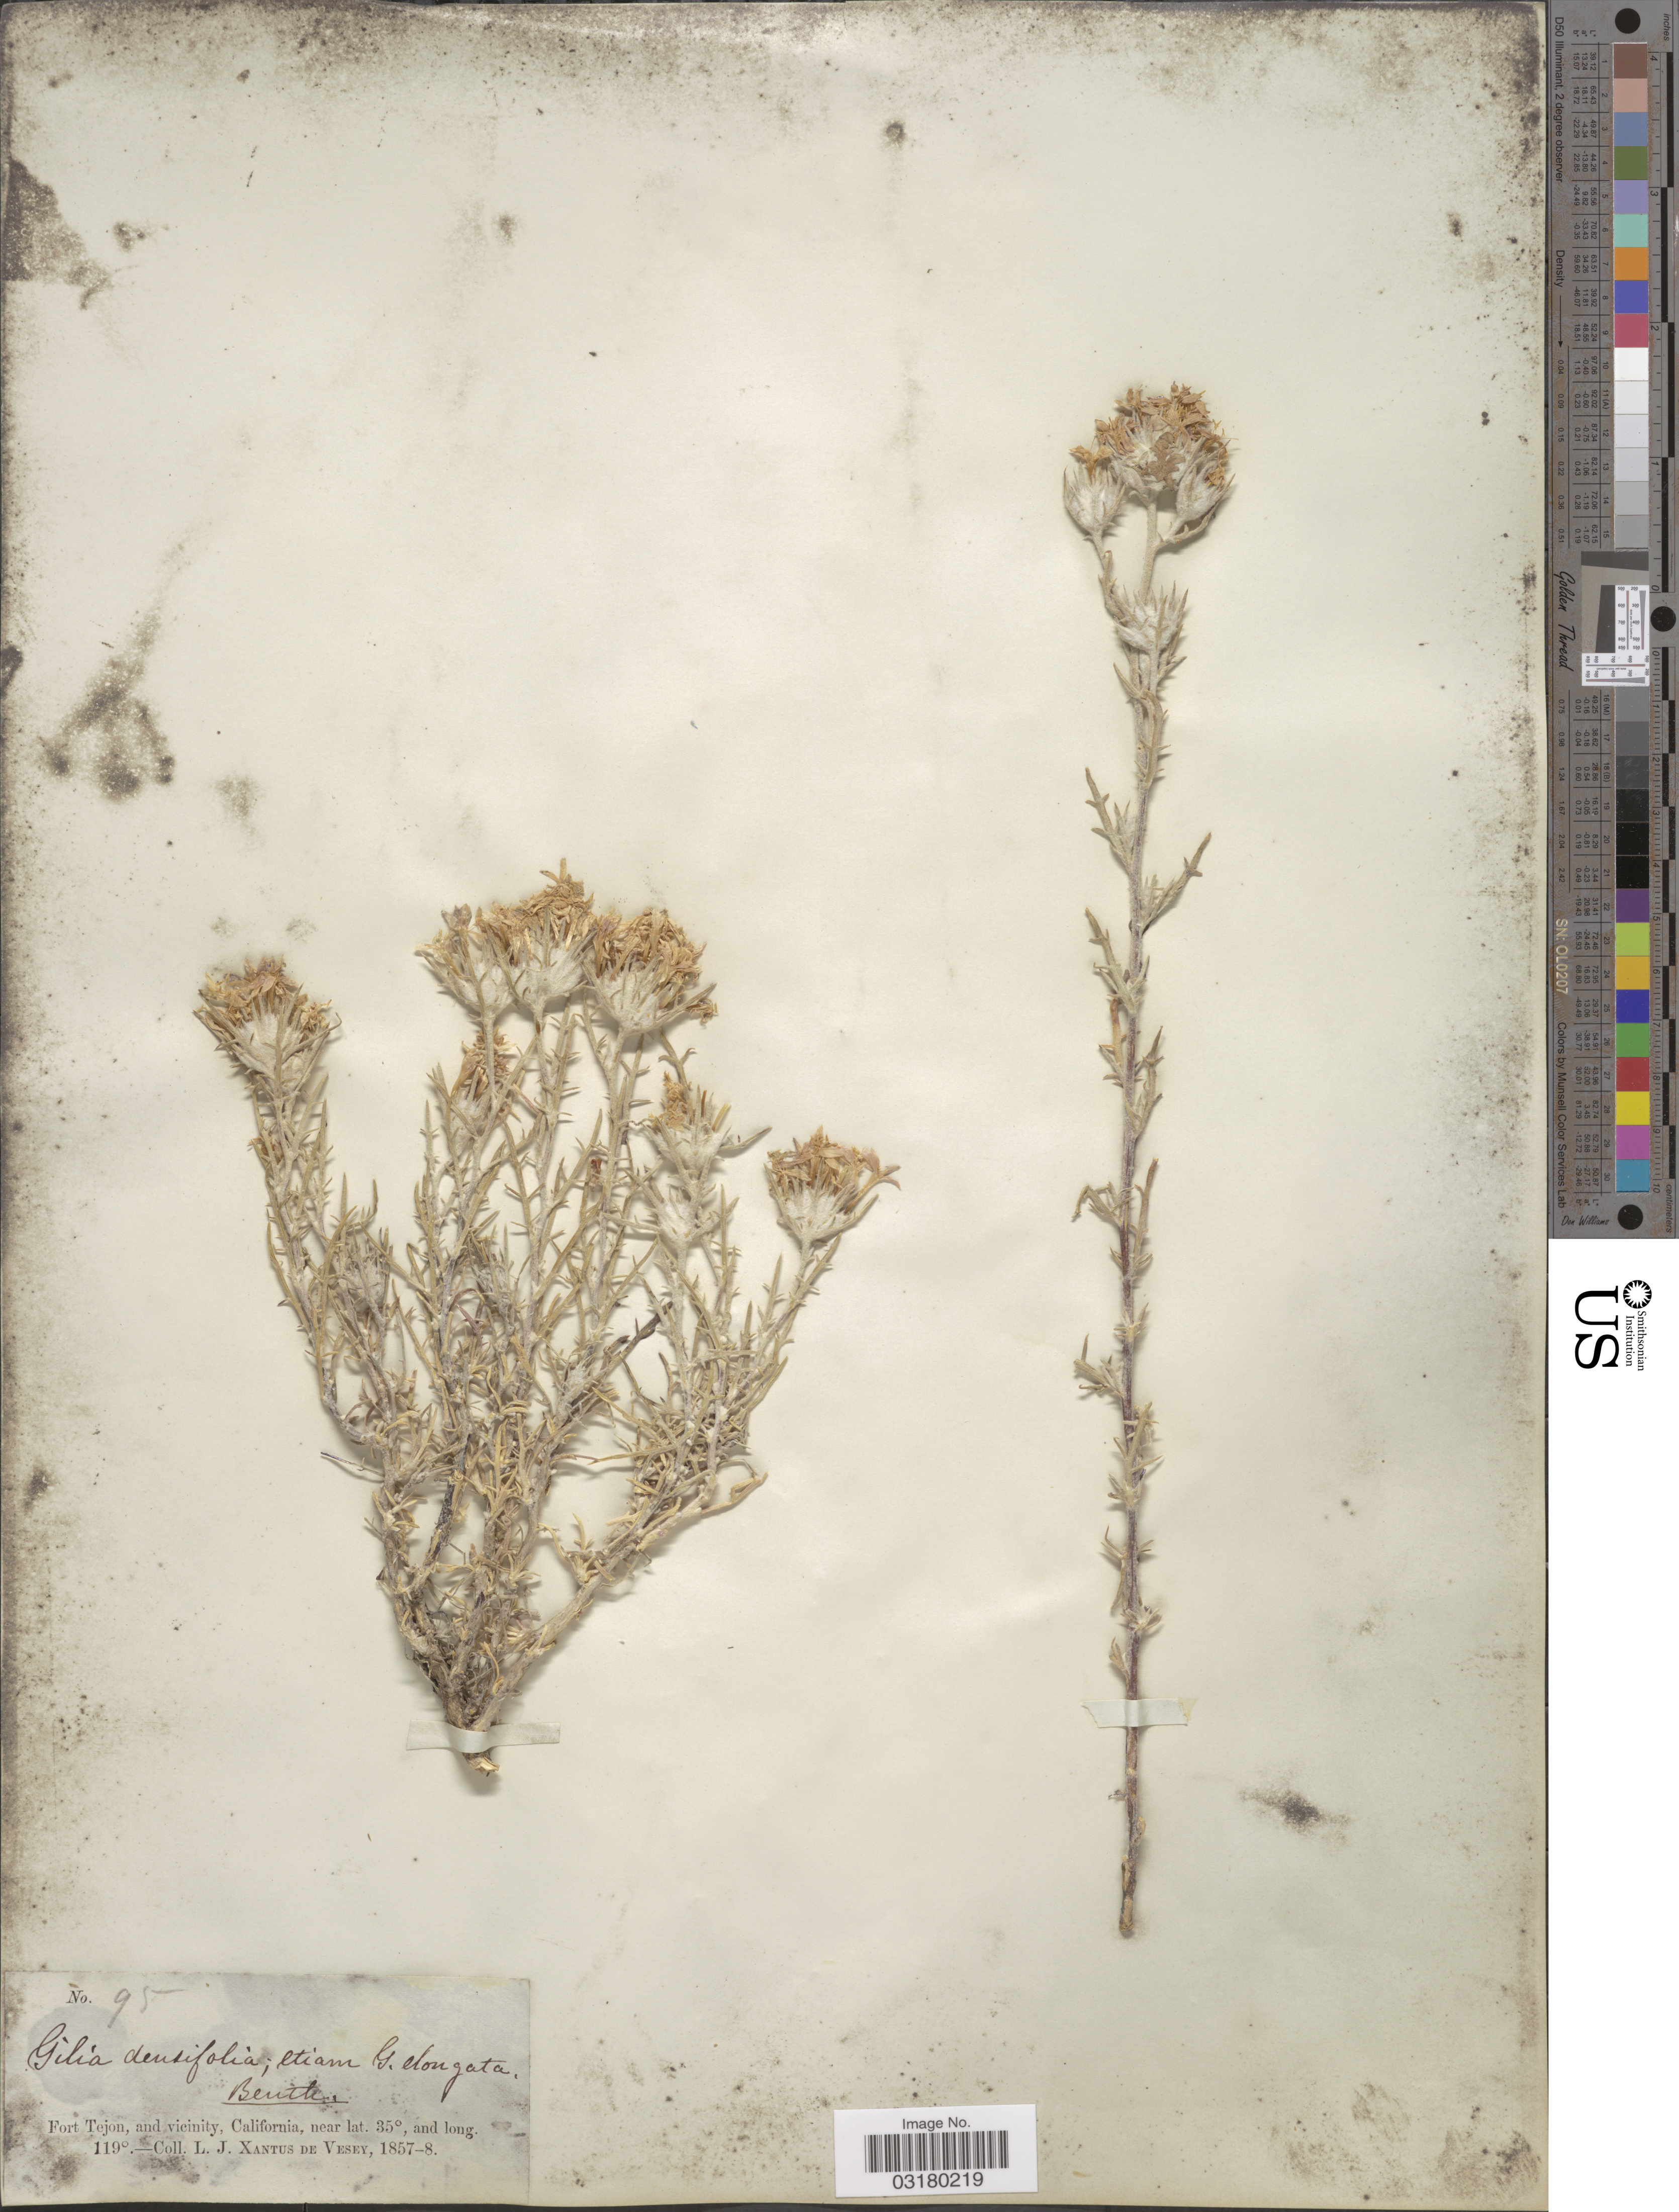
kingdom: Plantae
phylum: Tracheophyta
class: Magnoliopsida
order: Ericales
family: Polemoniaceae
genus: Eriastrum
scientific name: Eriastrum densifolium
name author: (Benth.) H. Mason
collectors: L. Xantus de Vesey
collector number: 95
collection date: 1857/1858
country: United States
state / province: California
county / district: Kern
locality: Fort Tejon, and vicinity.